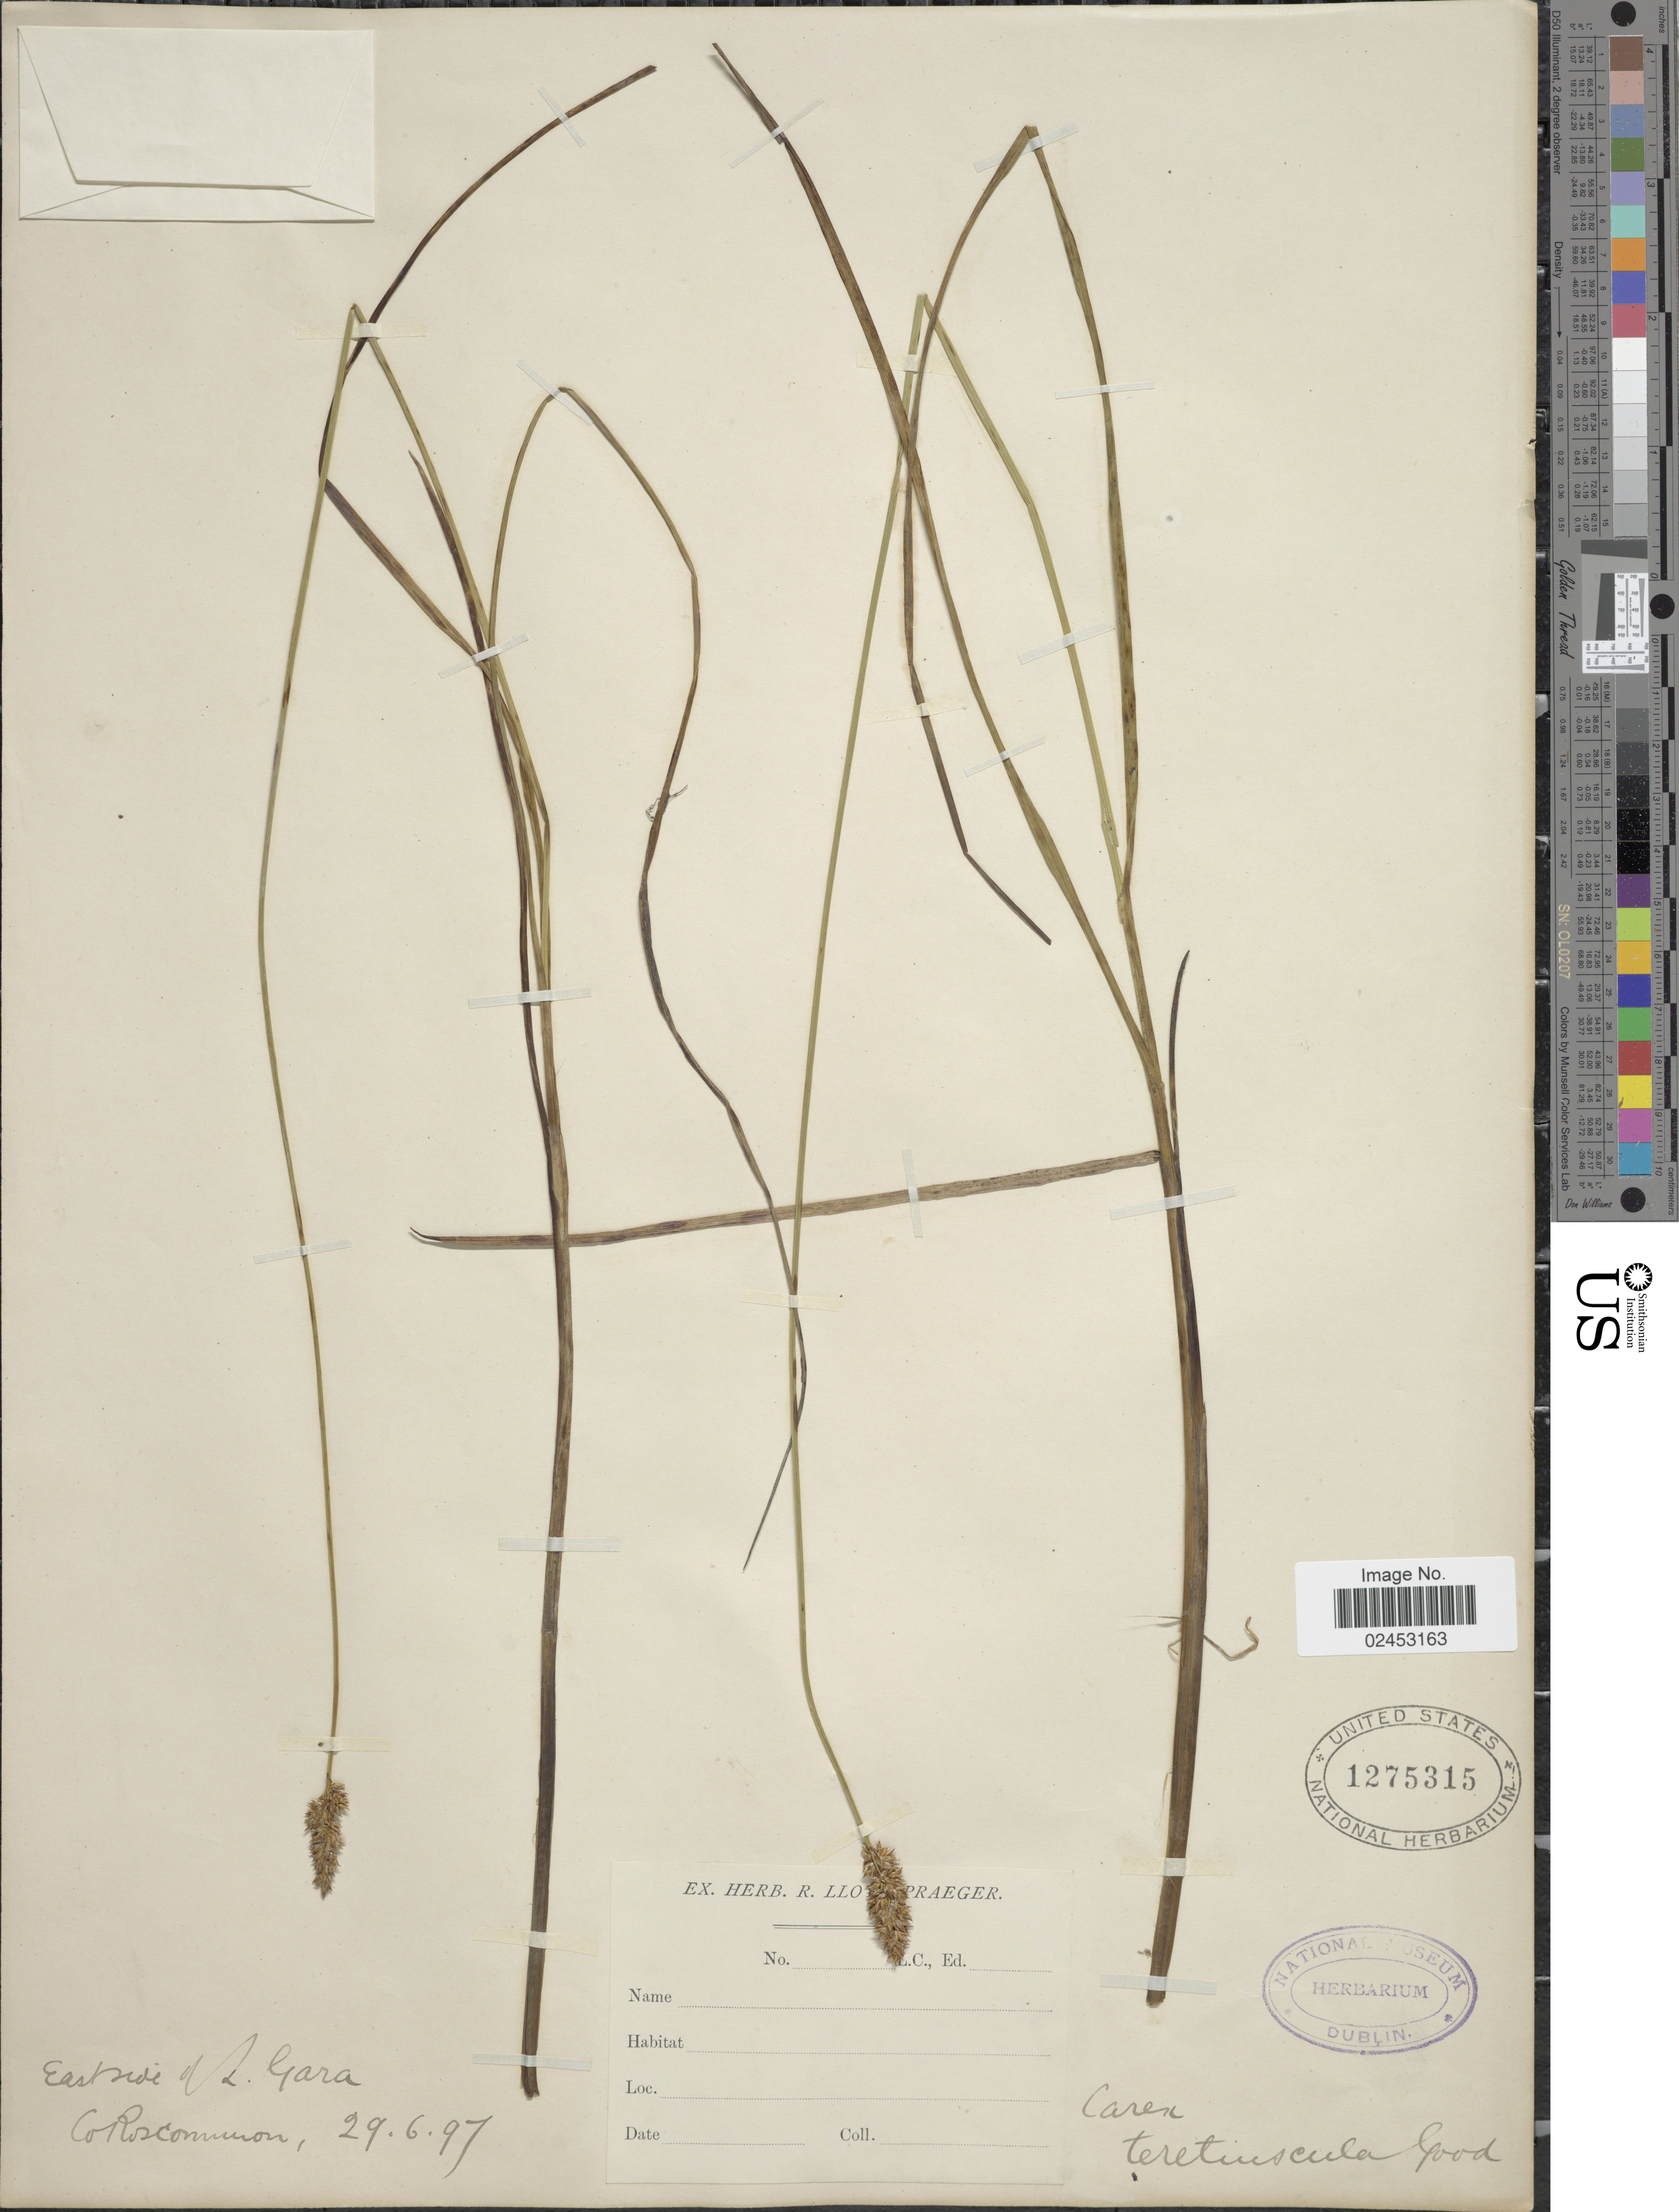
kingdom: Plantae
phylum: Tracheophyta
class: Liliopsida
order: Poales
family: Cyperaceae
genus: Carex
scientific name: Carex diandra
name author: Schrank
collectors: Roscommon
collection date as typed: Transcribed d/m/y: 29/6/97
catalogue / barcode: US 1275315